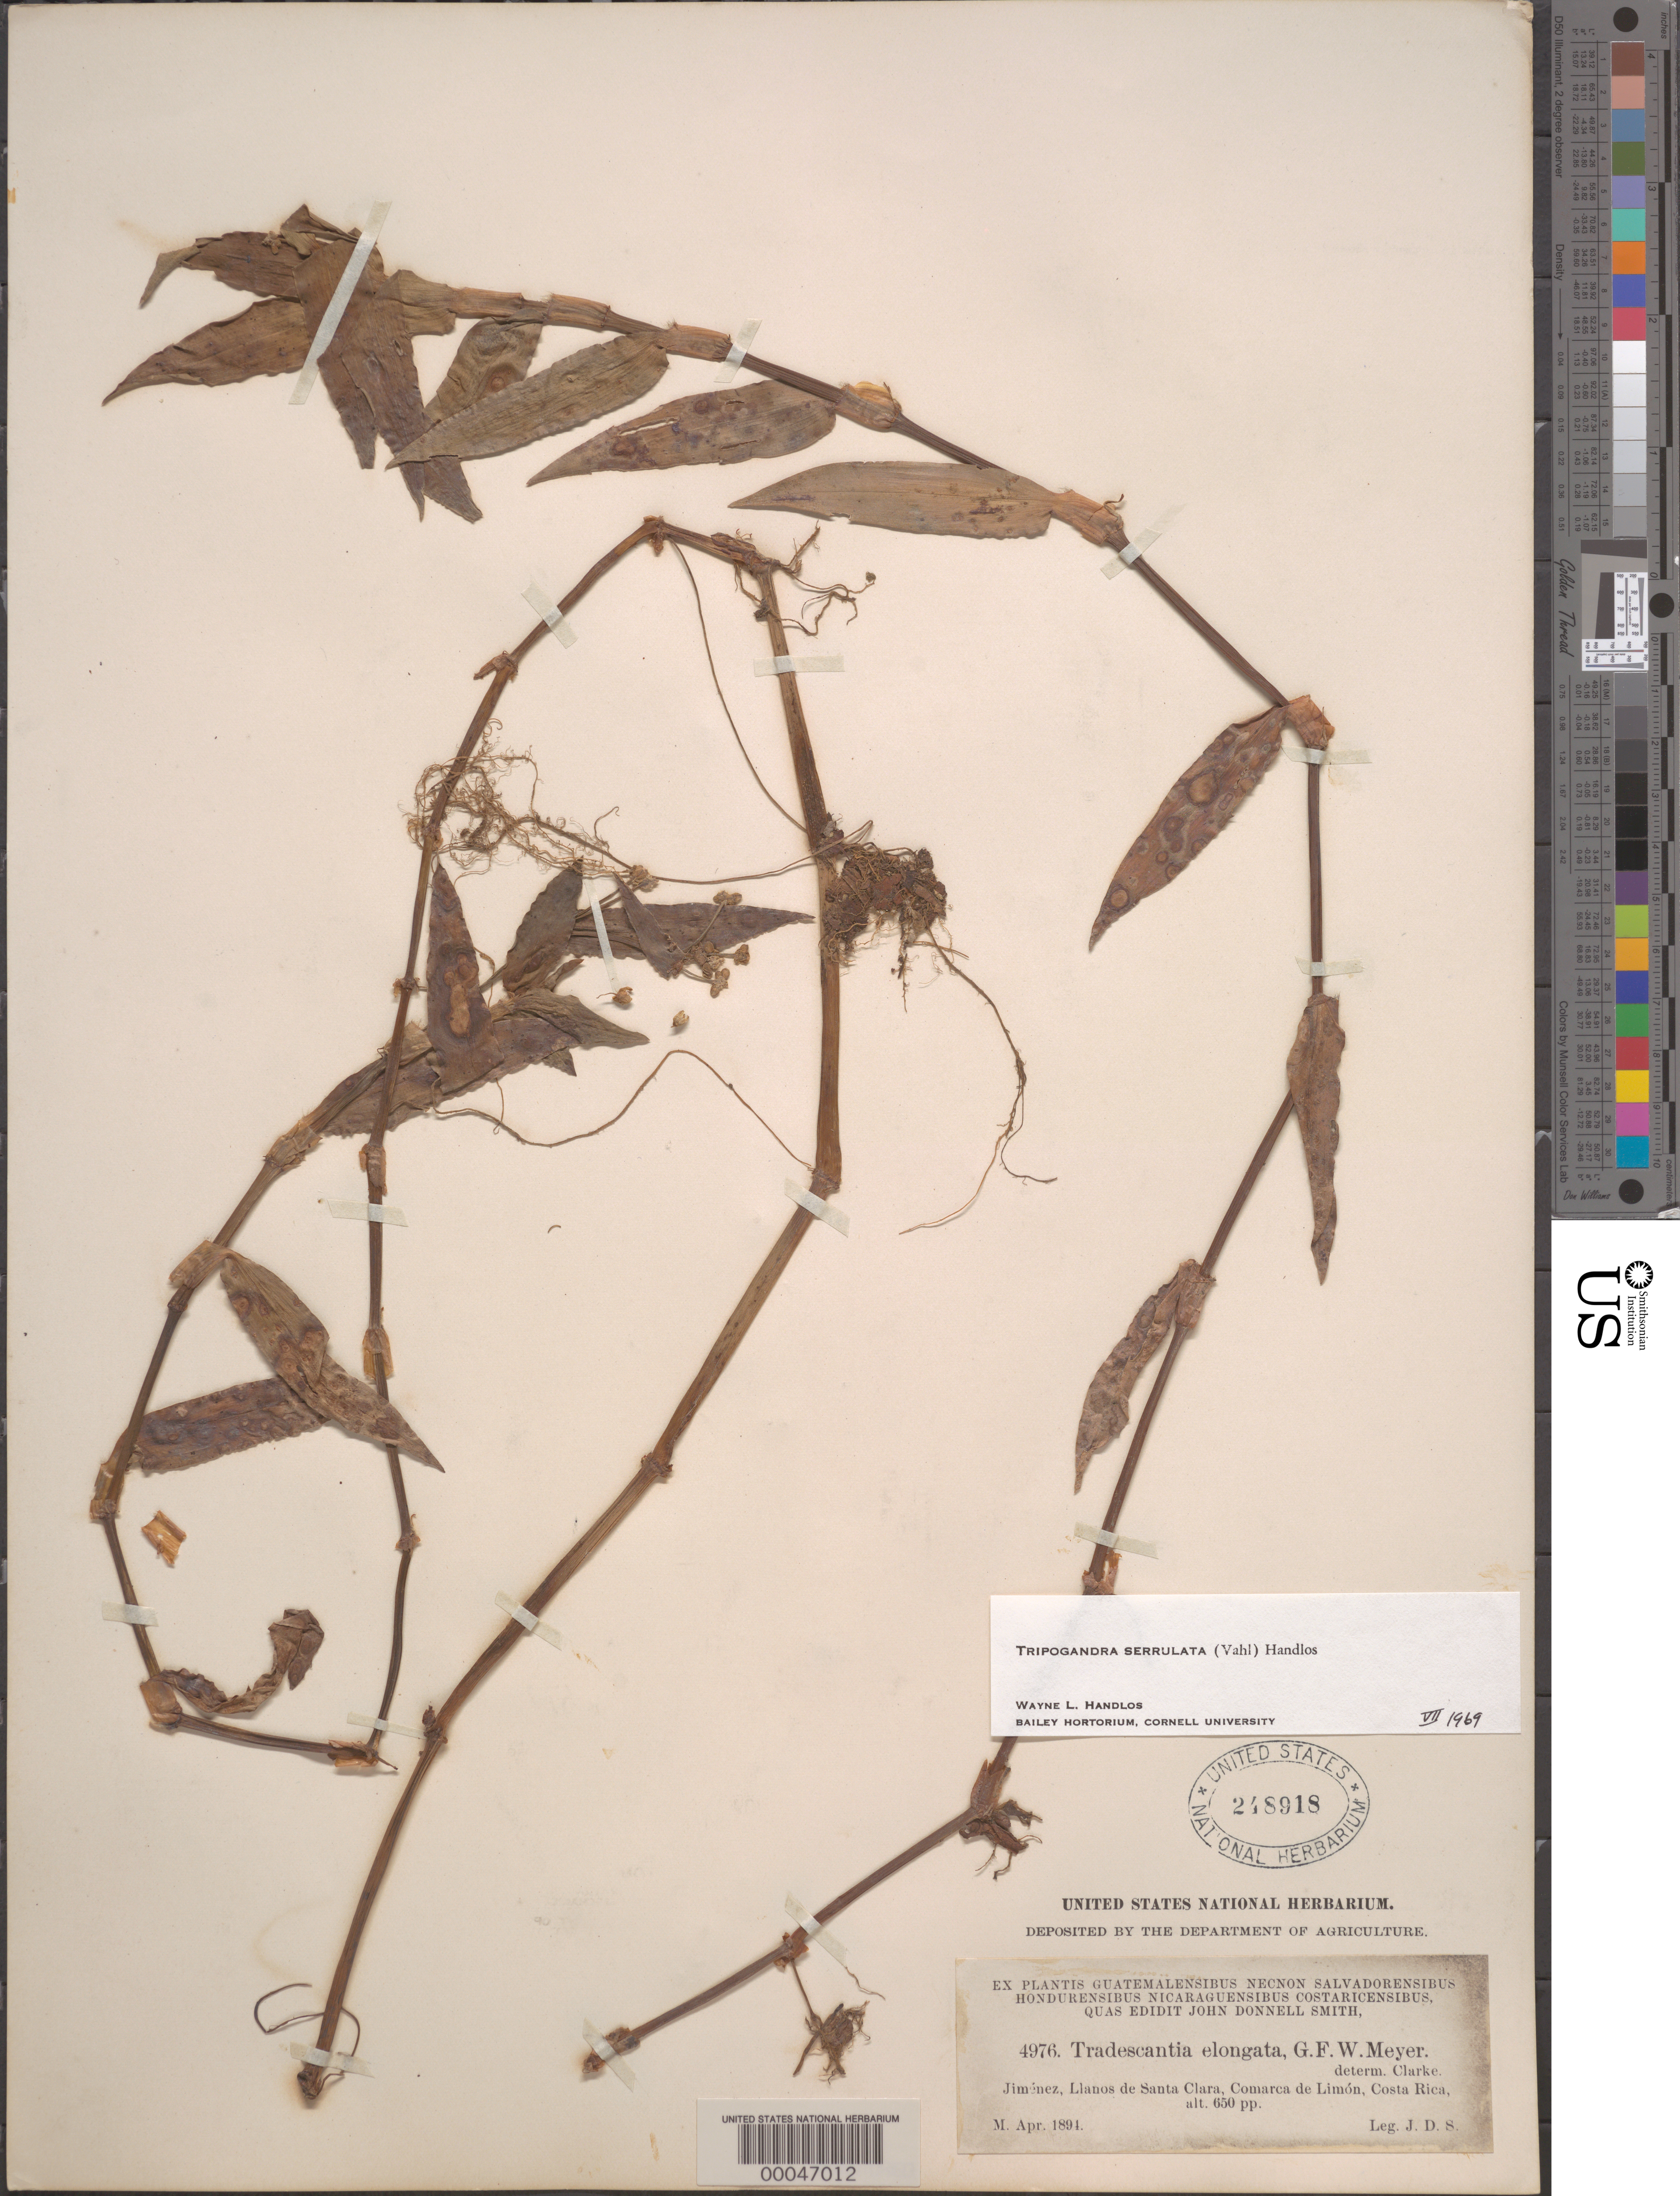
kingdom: Plantae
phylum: Tracheophyta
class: Liliopsida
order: Commelinales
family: Commelinaceae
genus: Tripogandra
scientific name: Tripogandra serrulata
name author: (Vahl) Handlos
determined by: Handlos, W. L.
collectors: J. Donnell Smith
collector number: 4976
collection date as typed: Apr 1894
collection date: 1894-04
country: Costa Rica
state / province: Limón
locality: Jimenez, llanos de santa clara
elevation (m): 198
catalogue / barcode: US 248918